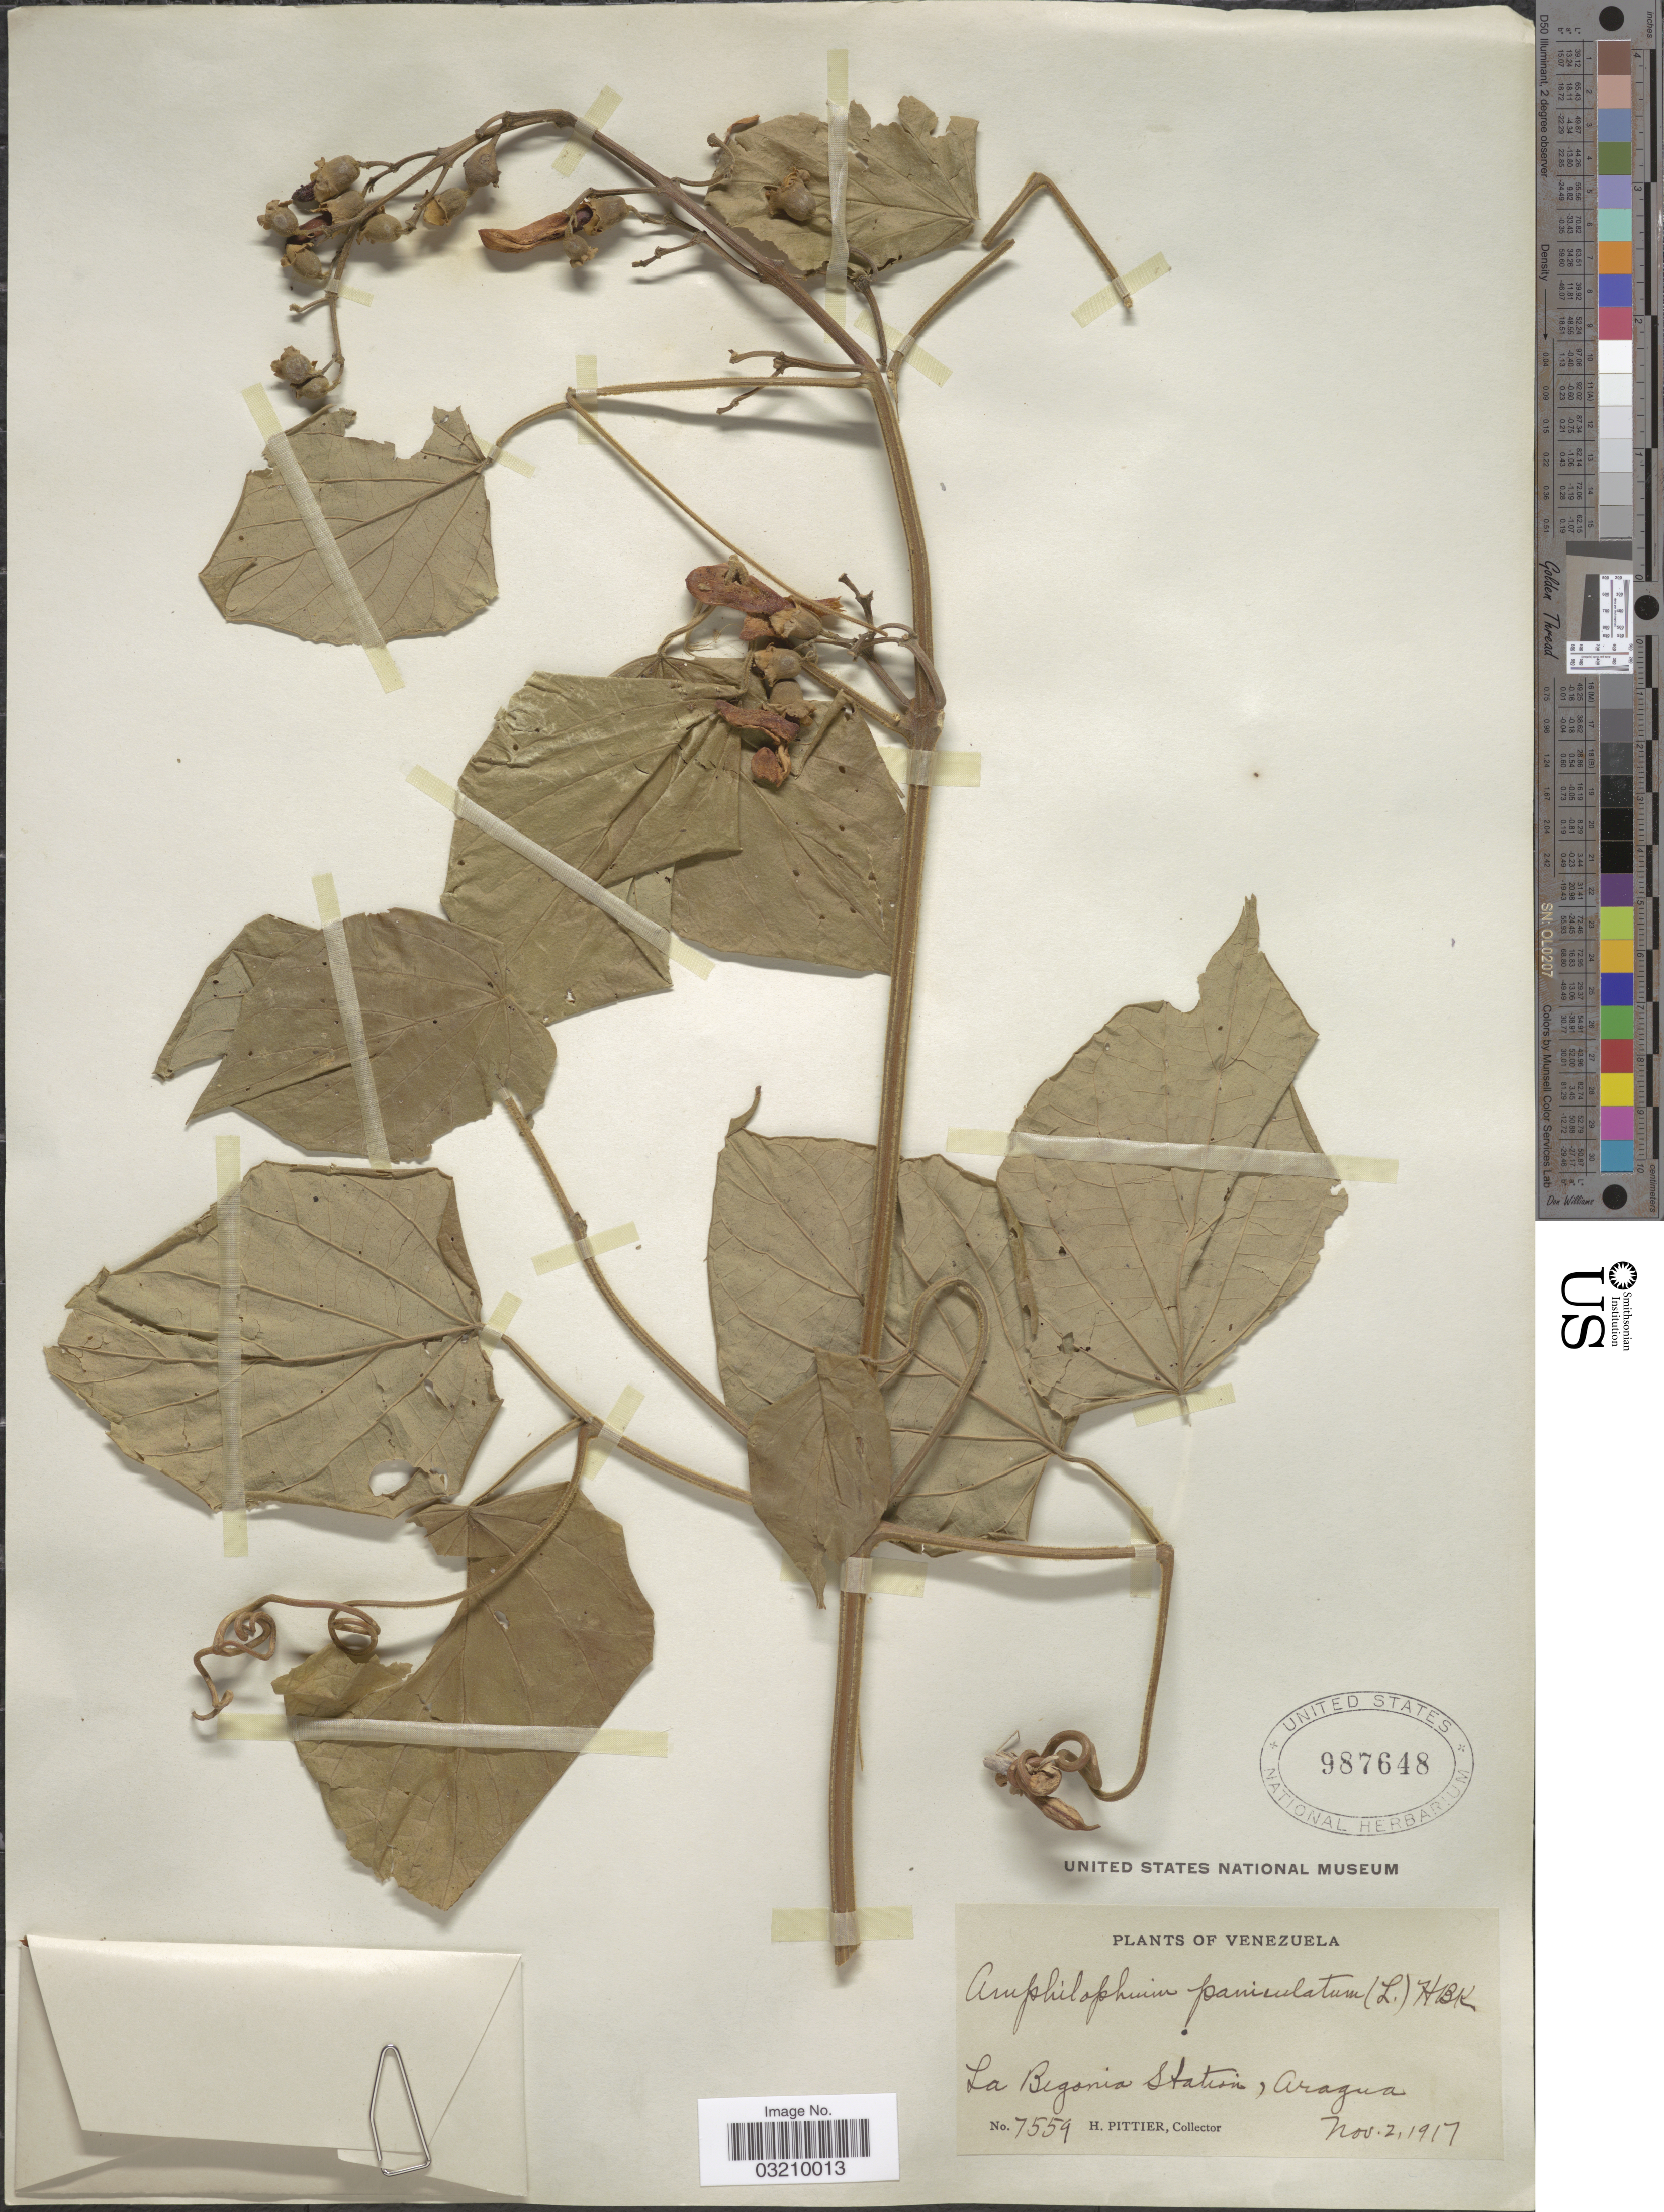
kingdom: Plantae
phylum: Tracheophyta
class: Magnoliopsida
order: Lamiales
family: Bignoniaceae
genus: Amphilophium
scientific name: Amphilophium paniculatum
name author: (L.) Kunth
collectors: H. F. Pittier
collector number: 7559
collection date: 1917-11-02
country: Venezuela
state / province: Aragua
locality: La Begonia Station.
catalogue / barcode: US 987648